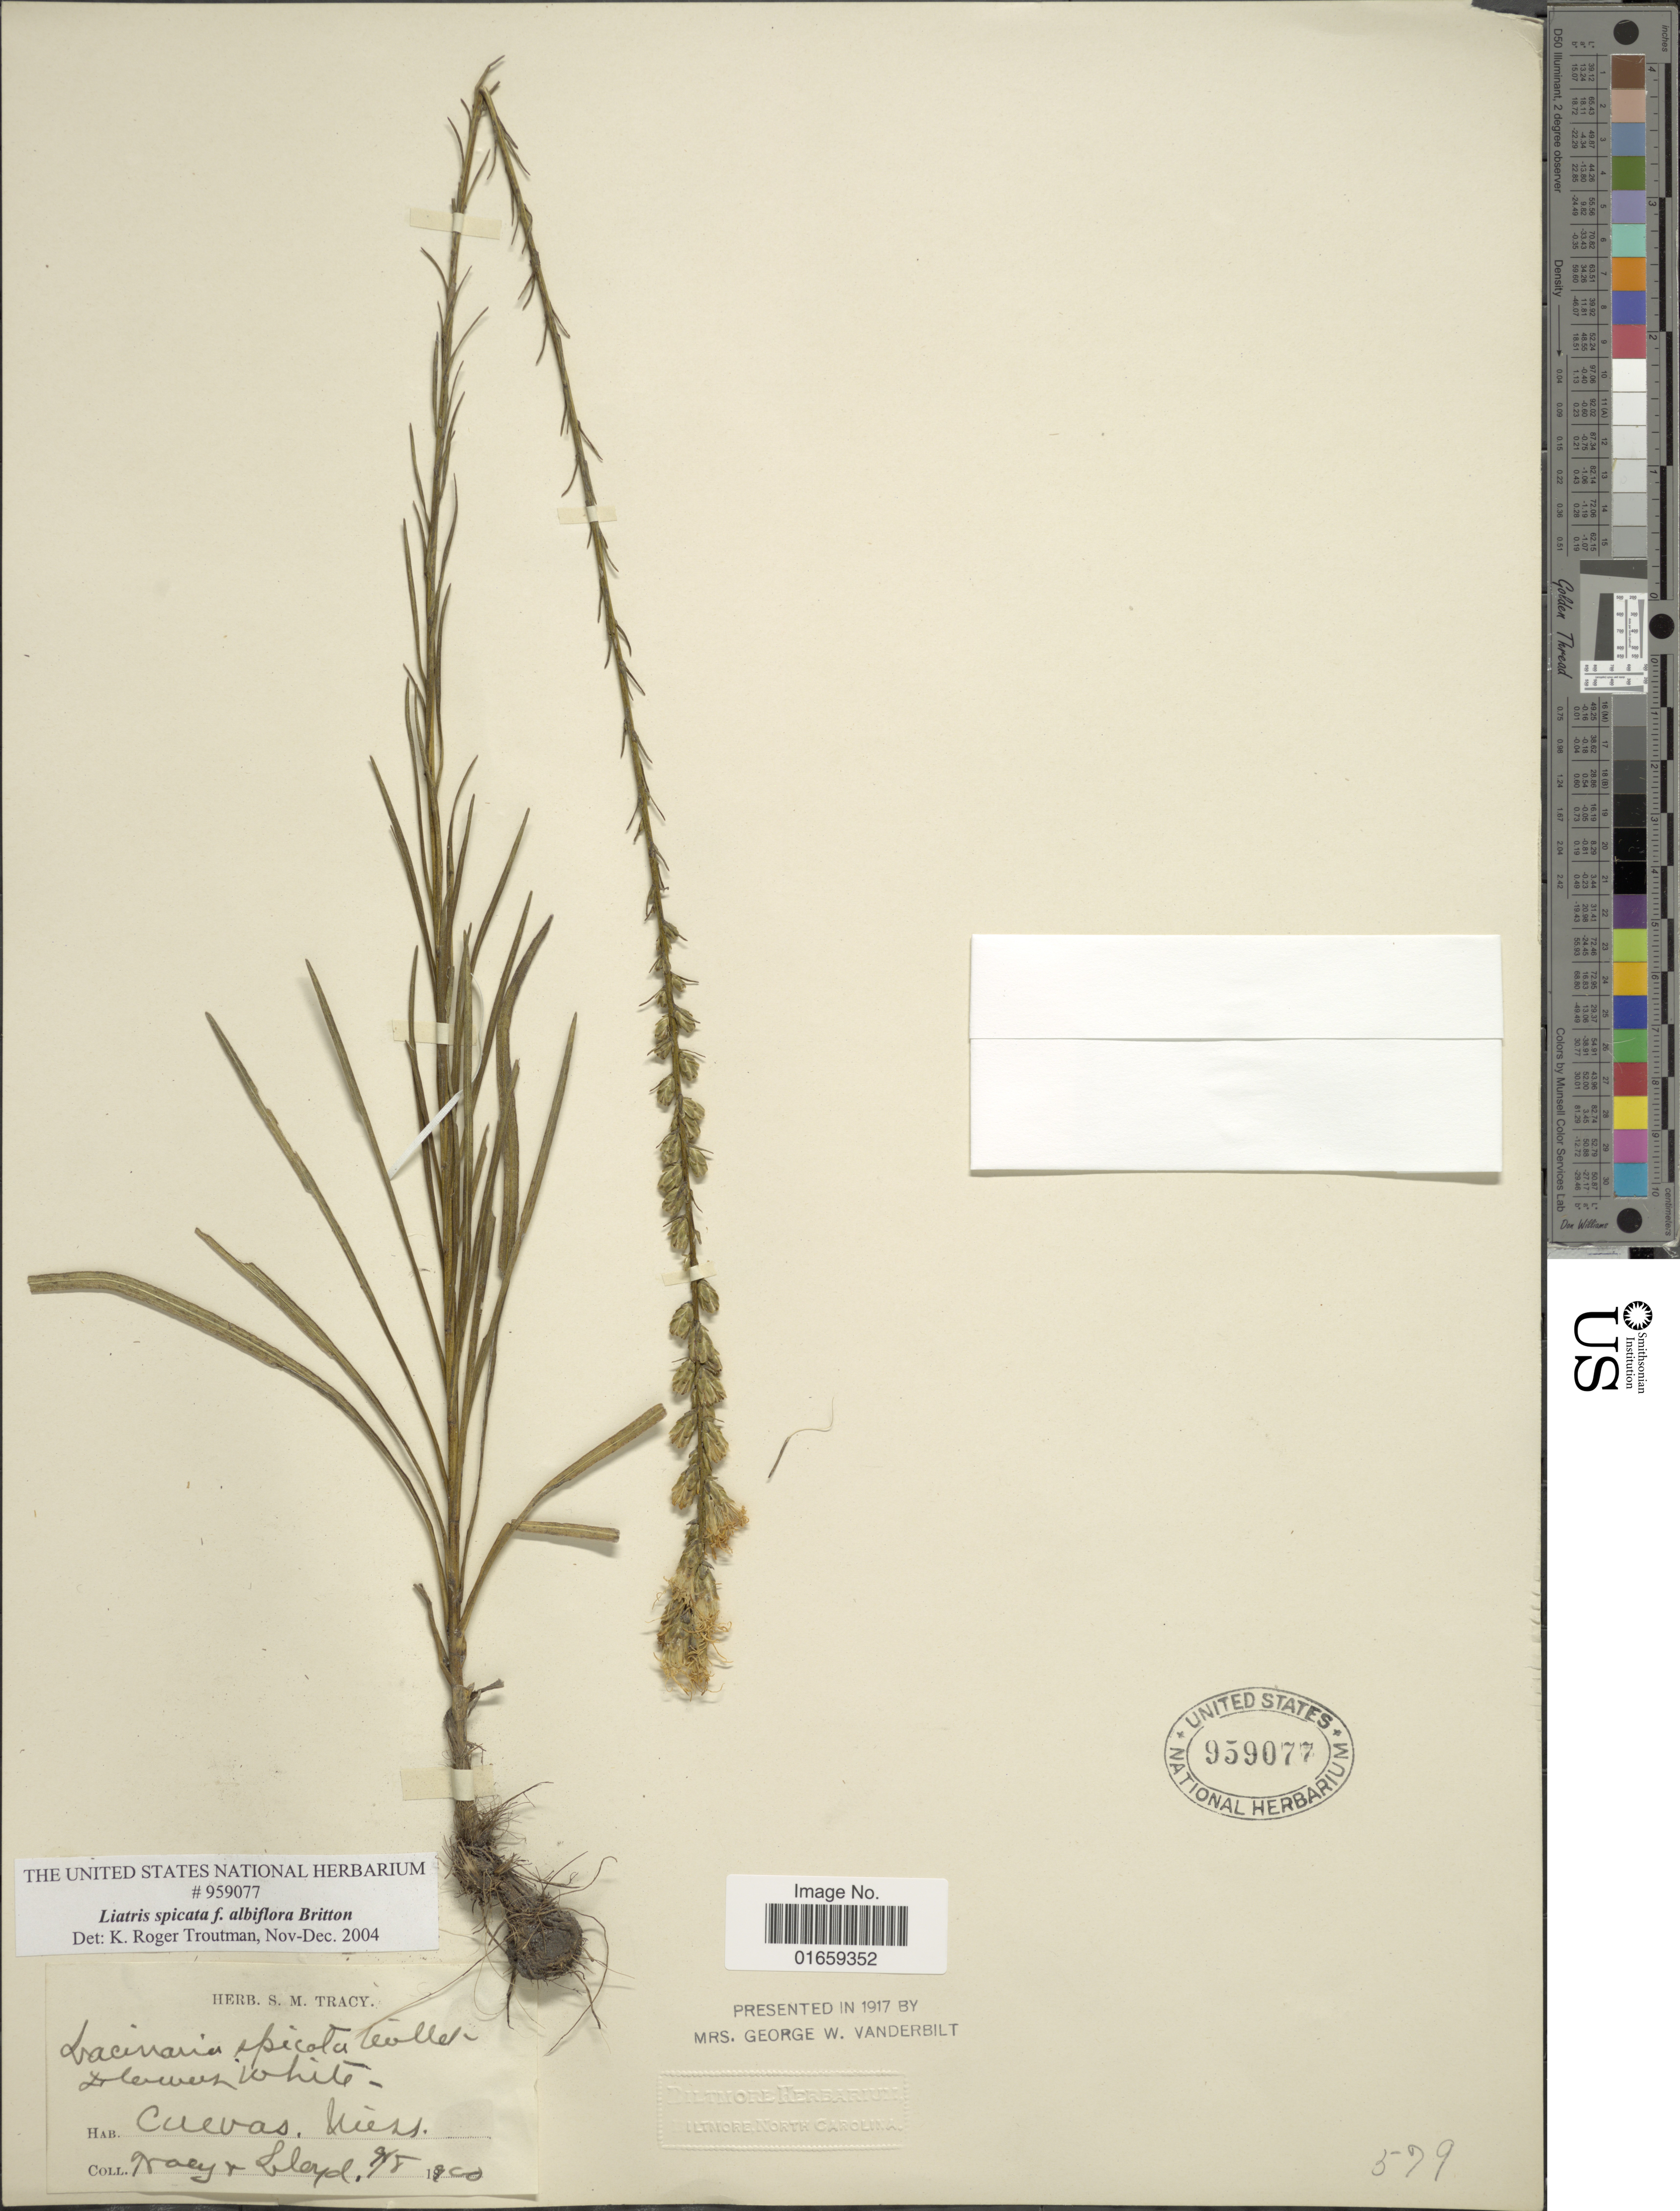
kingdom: Plantae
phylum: Tracheophyta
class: Magnoliopsida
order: Asterales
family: Asteraceae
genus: Liatris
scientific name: Liatris spicata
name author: (L.) Willd.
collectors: -. Tracy & -- Lloyd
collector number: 579*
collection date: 1900-08-09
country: United States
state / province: Mississippi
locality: Cuevas, Miss.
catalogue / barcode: US 959077